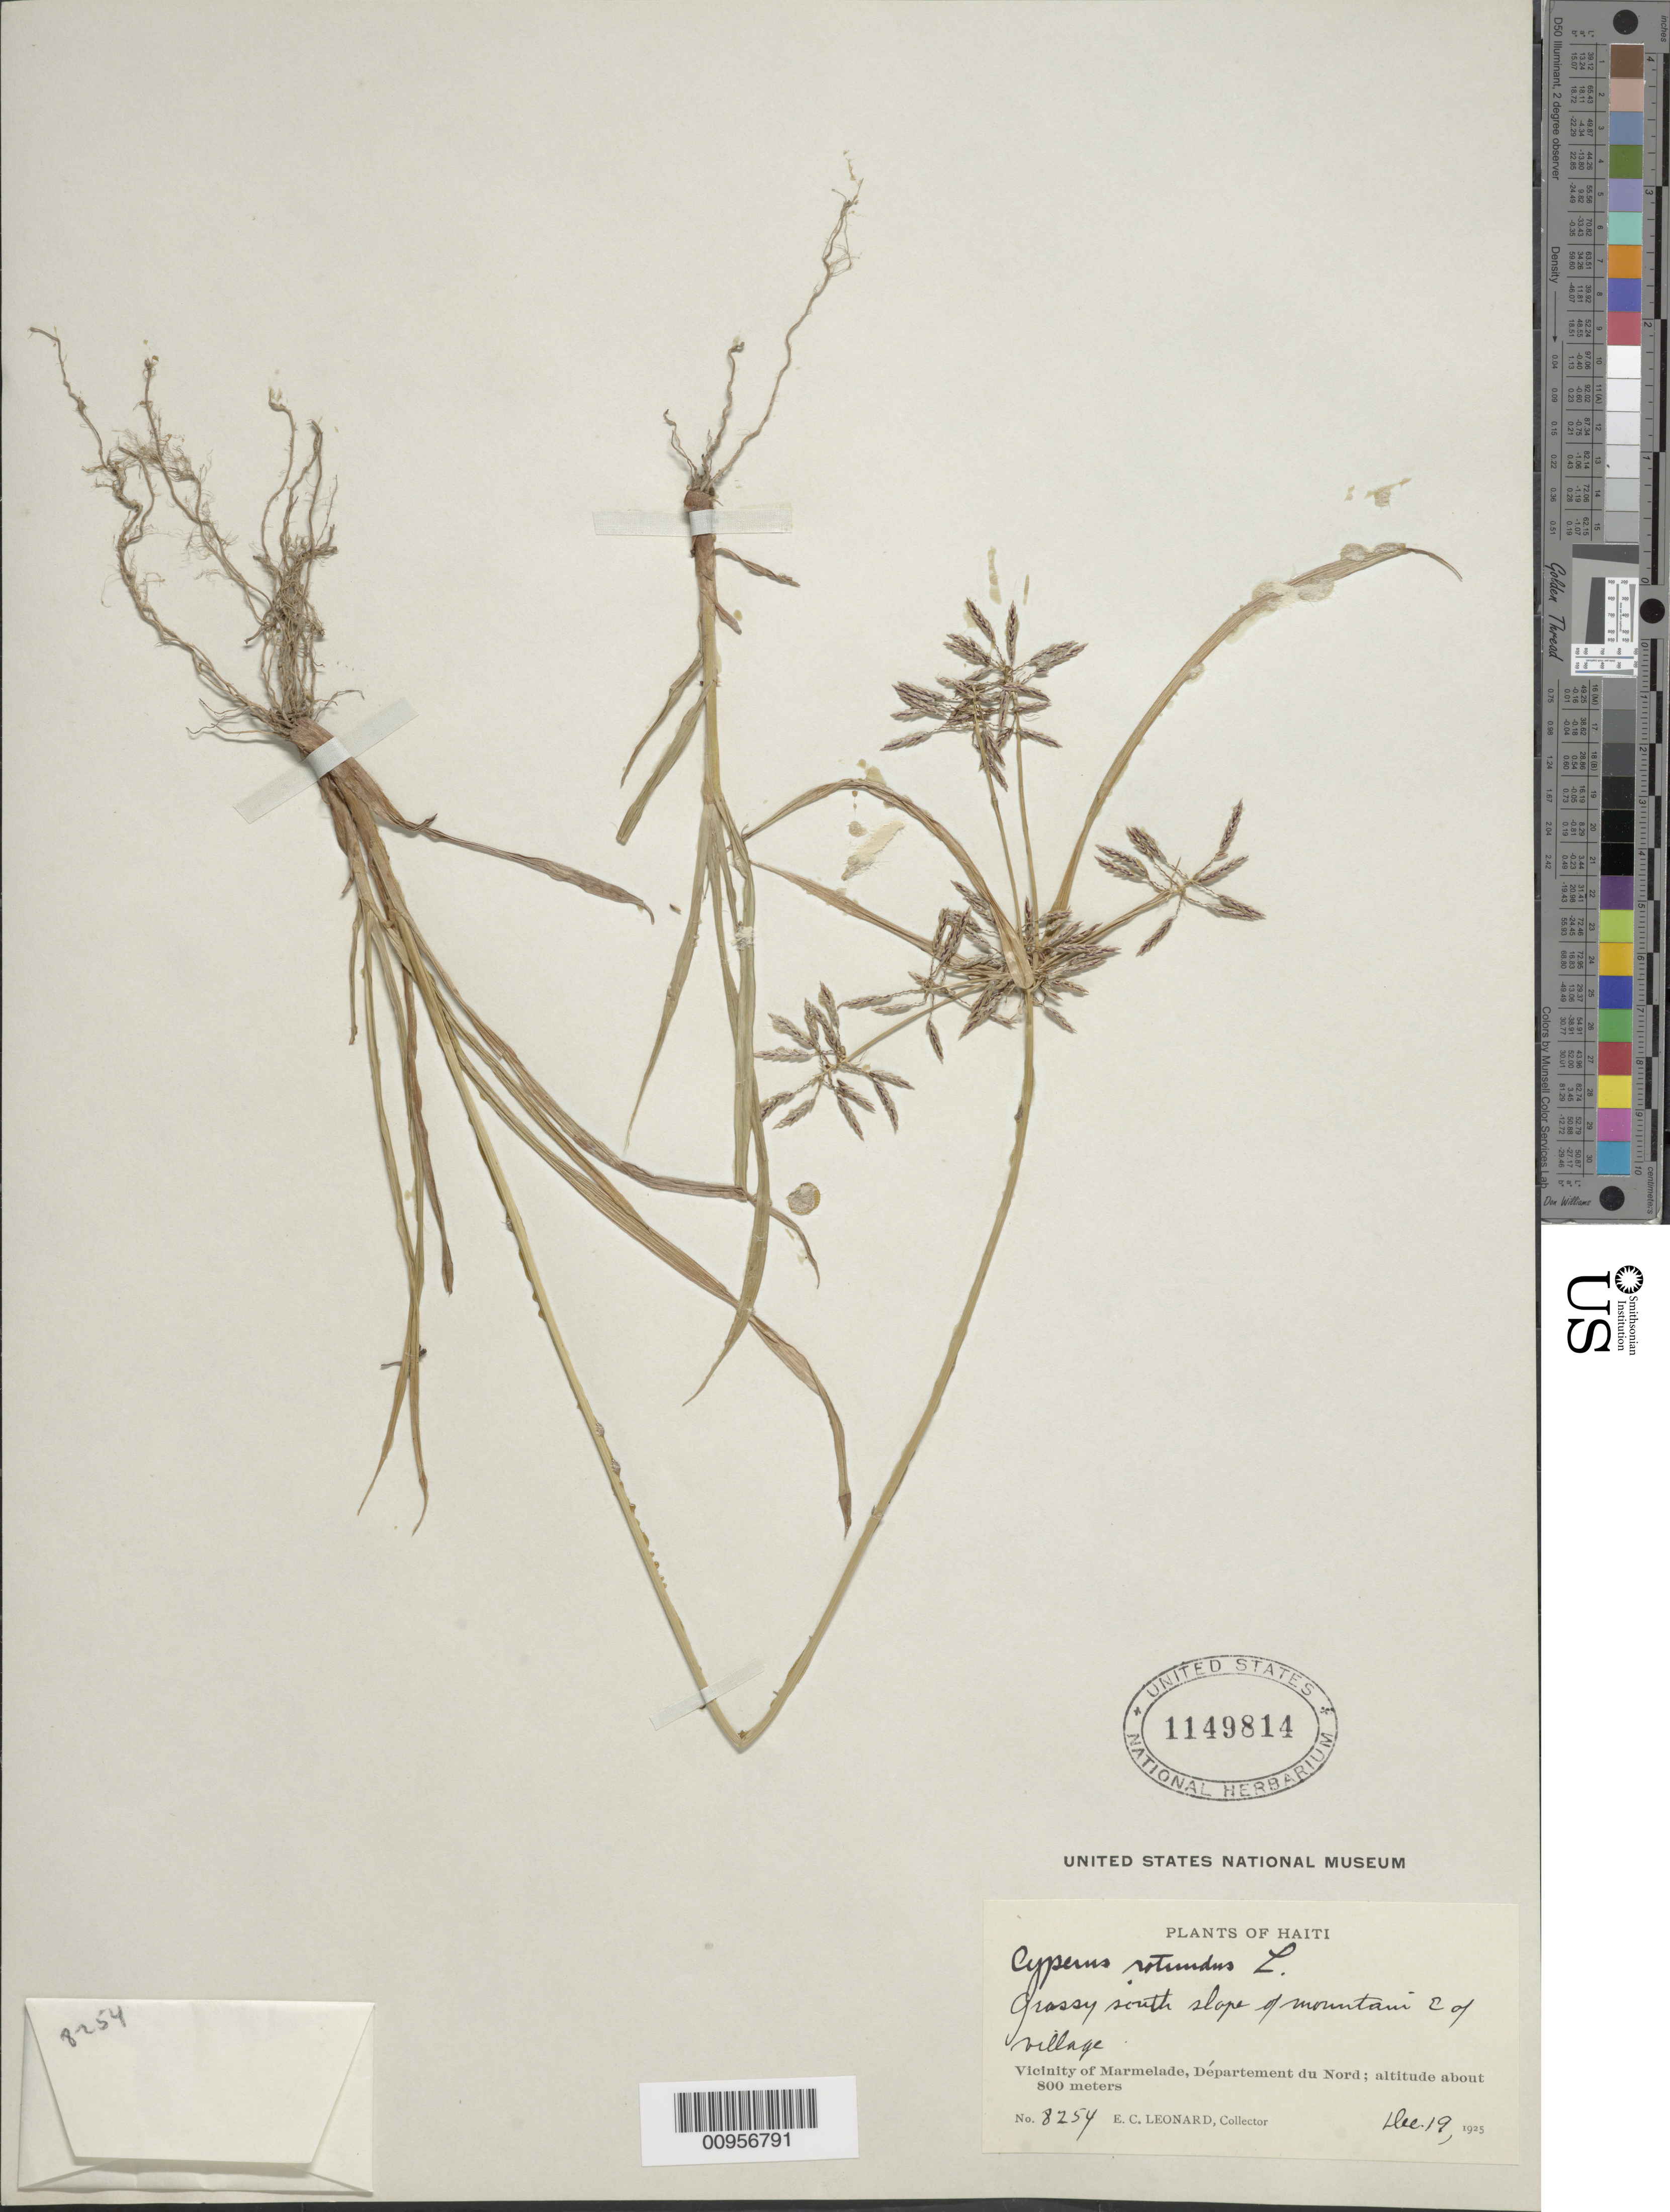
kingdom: Plantae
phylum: Tracheophyta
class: Liliopsida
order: Poales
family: Cyperaceae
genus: Cyperus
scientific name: Cyperus sphacelatus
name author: Rottb.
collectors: E. C. Leonard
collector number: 8254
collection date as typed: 19 Dec 1925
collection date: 1925-12-19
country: Haiti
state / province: Nord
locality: Vicinity of Marmelade, south slope of mountain, E of village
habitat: Grassy slope of mountain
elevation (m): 800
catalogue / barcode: US 1149814